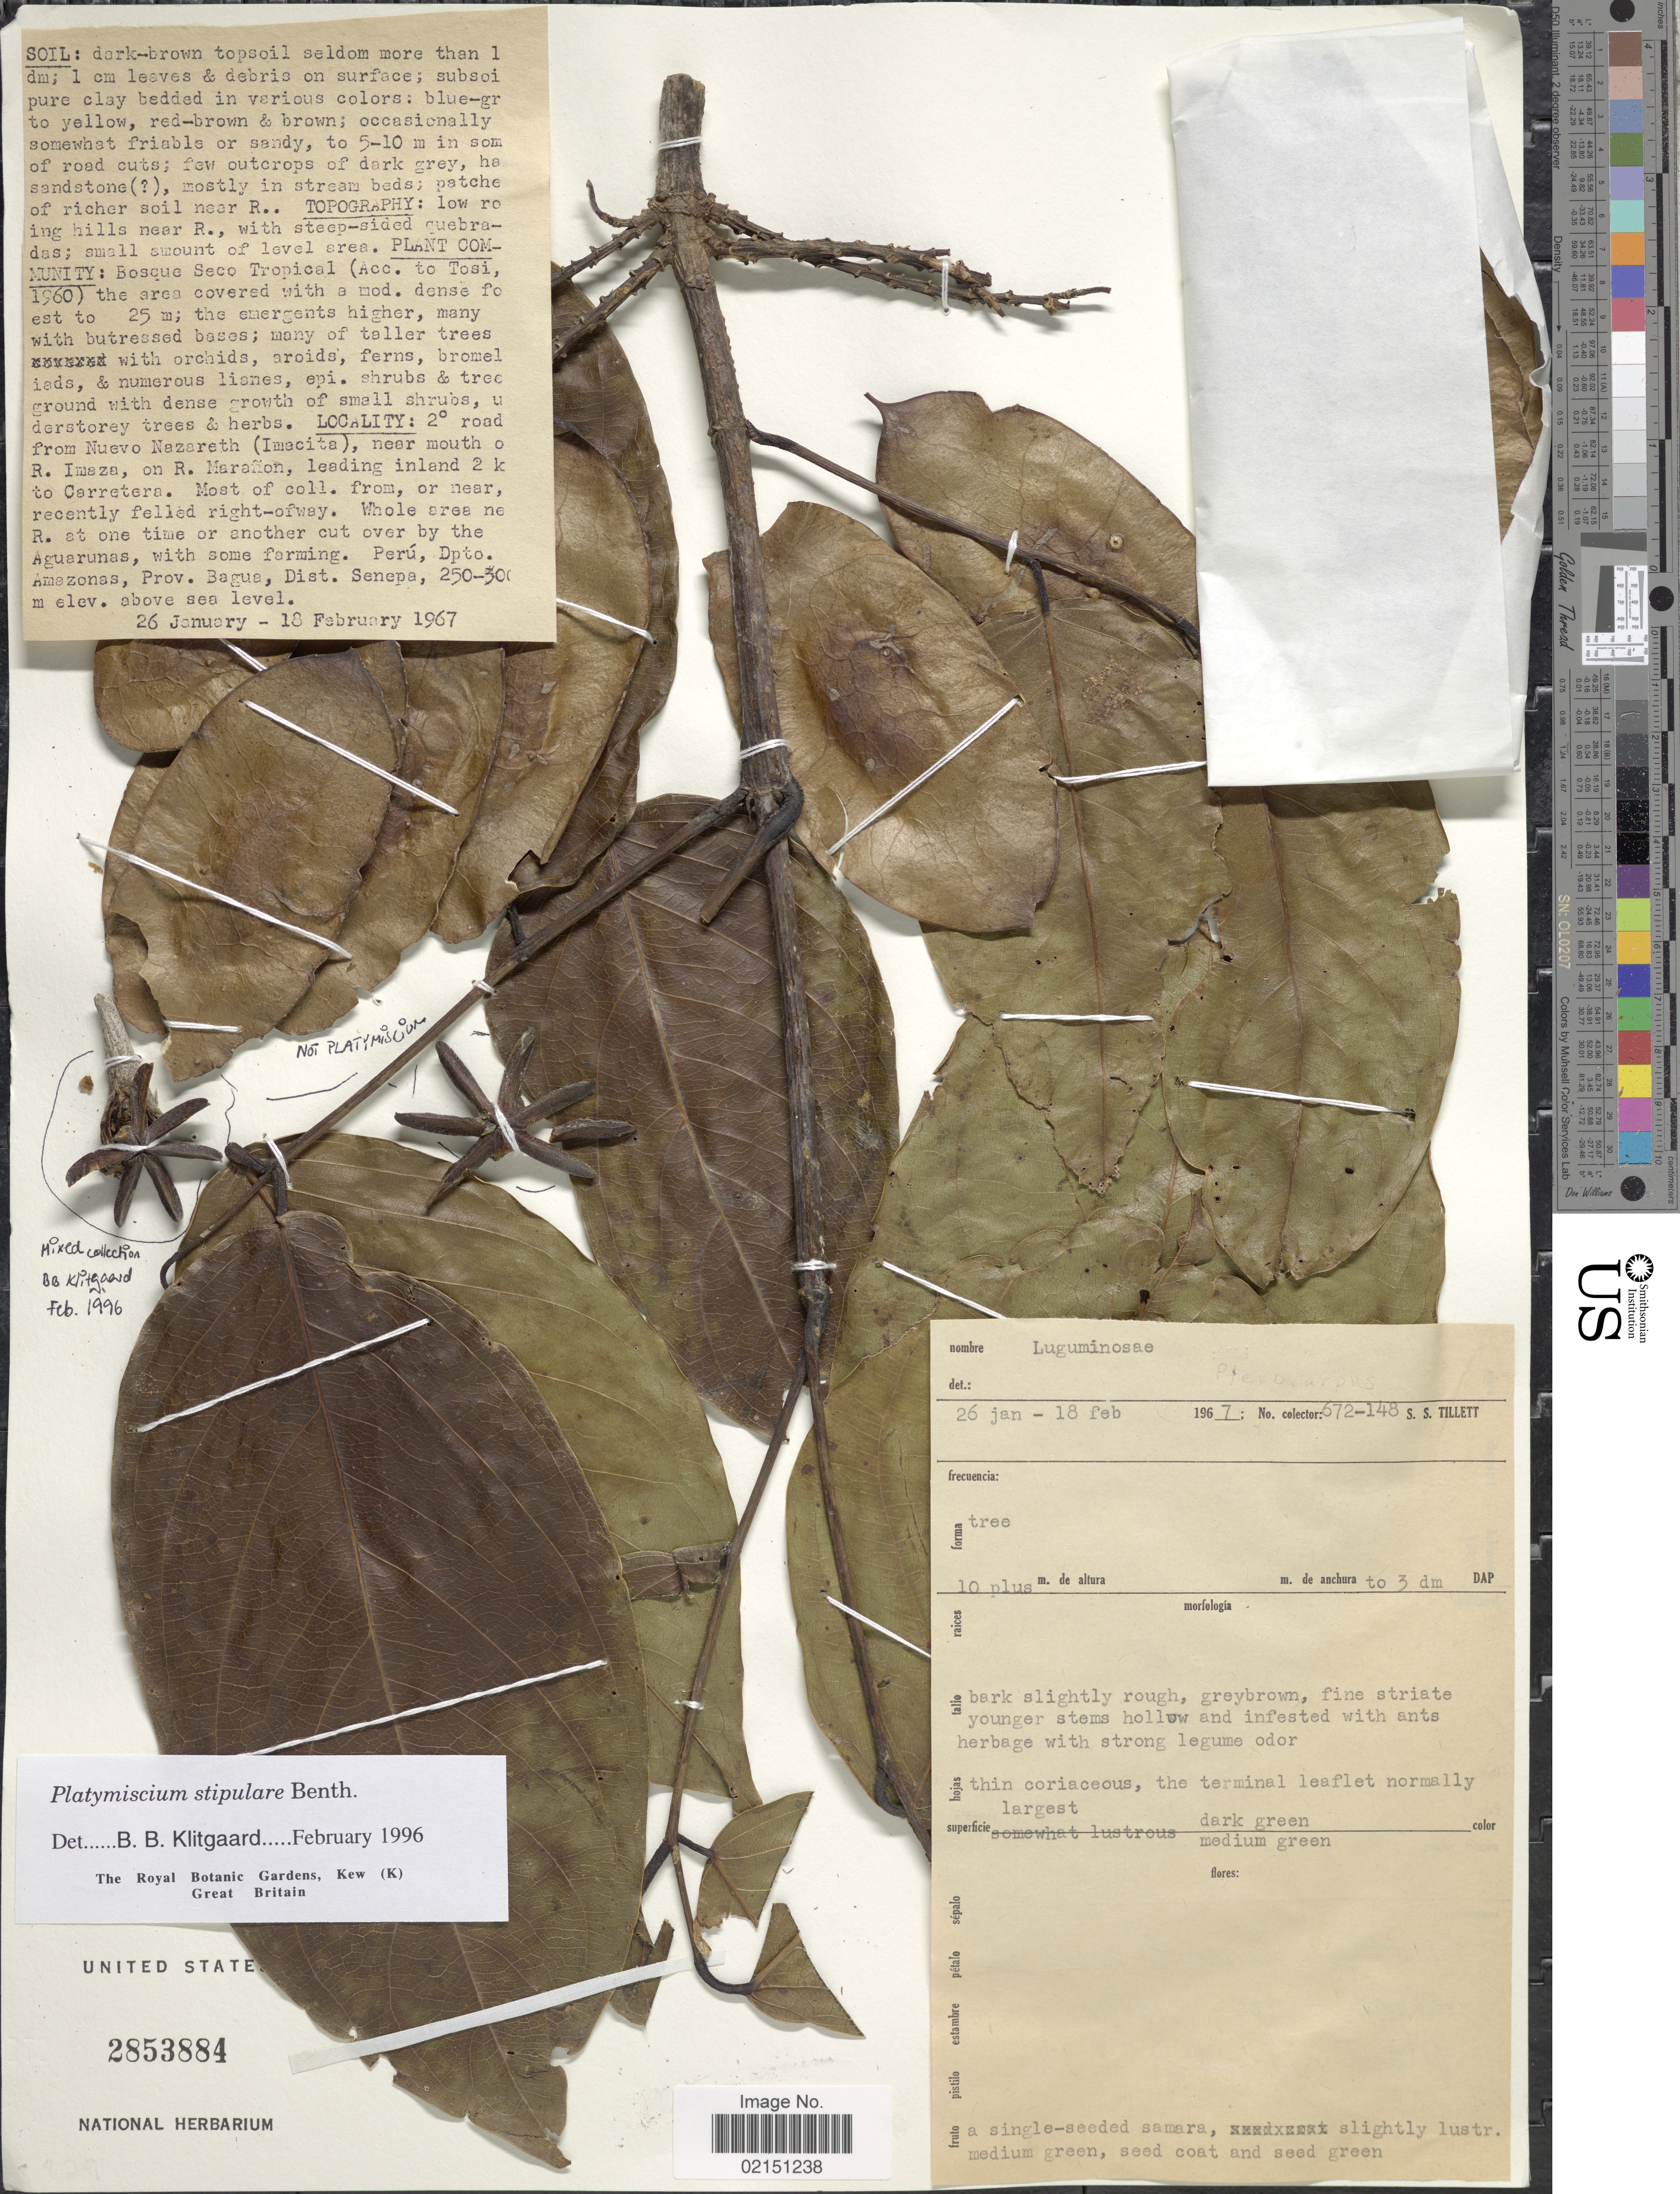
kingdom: Plantae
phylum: Tracheophyta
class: Magnoliopsida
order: Fabales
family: Fabaceae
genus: Platymiscium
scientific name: Platymiscium stipulare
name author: Benth.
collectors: S. S. Tillett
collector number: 672-148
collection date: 1967-01-26/1967-02-18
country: Peru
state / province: Amazonas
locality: Prov. Bagua, Dist. Senepa. 2º road from Nuevo Nazareth (Imacita), near mouth of R. Imaza, on R. Maranon, leading inland 2 k to Carretera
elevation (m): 10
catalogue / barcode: US 2853884